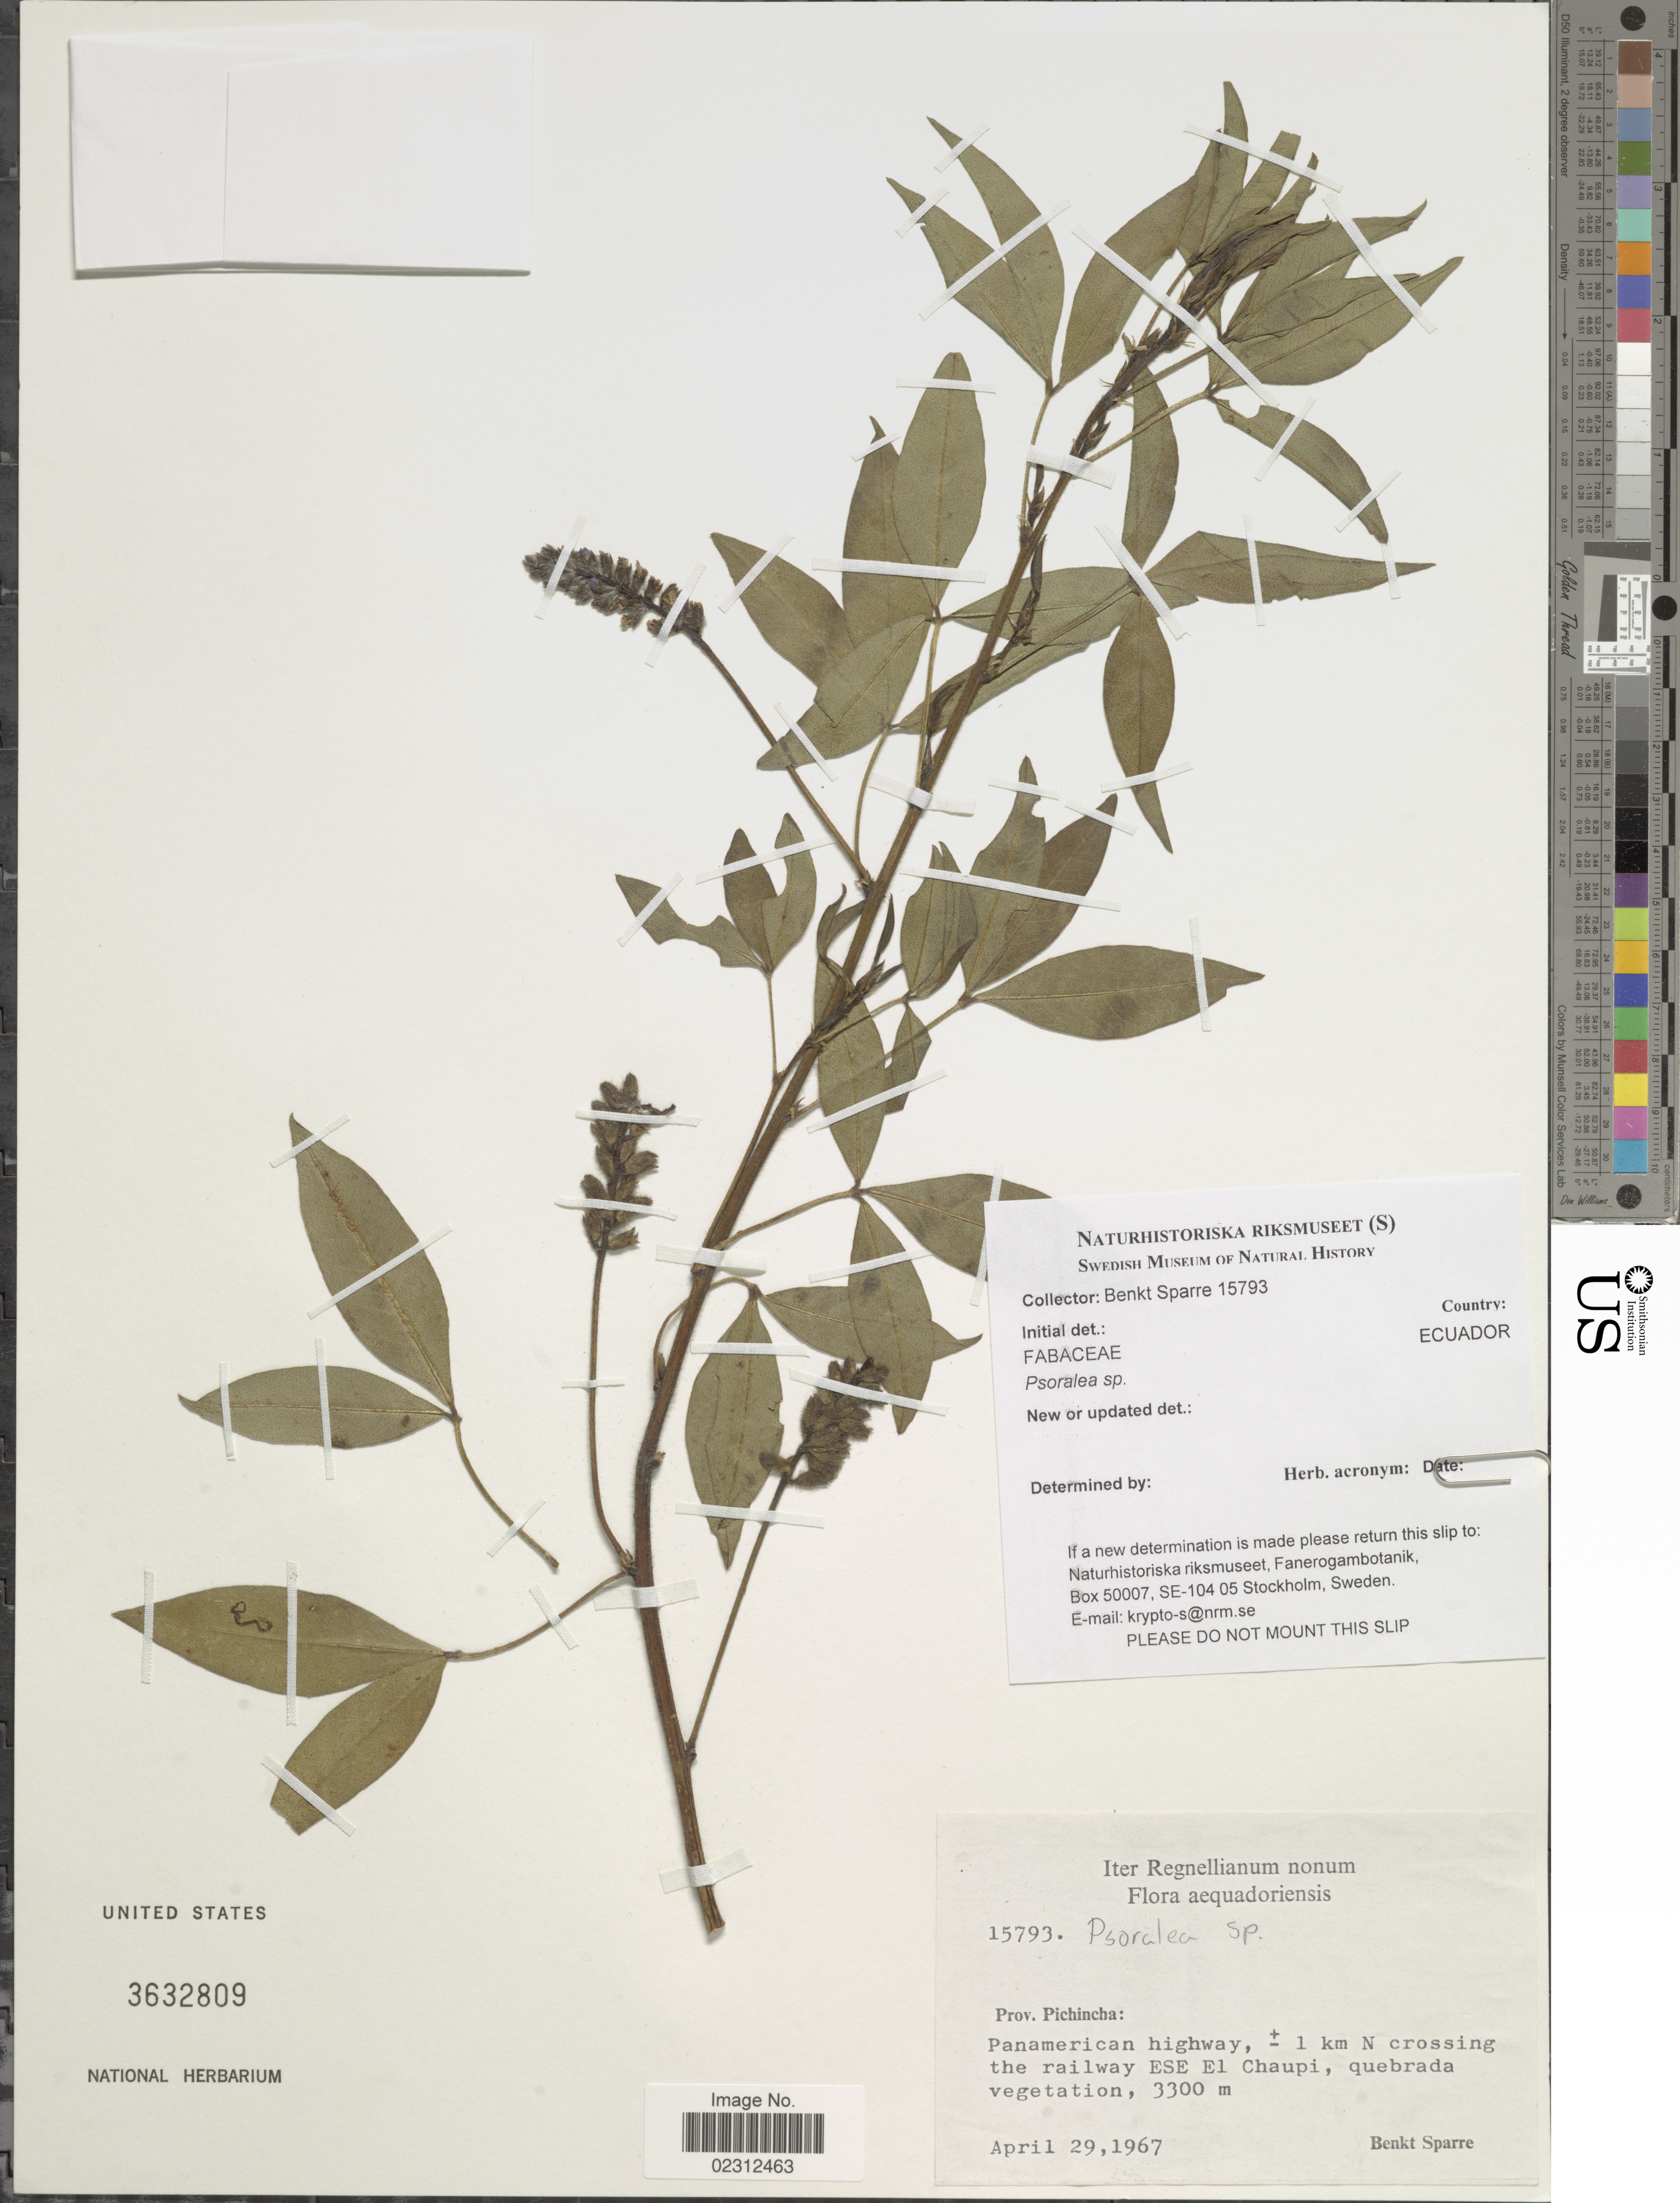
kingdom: Plantae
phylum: Tracheophyta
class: Magnoliopsida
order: Fabales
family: Fabaceae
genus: Psoralea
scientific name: Psoralea sp.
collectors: B. Sparre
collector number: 15793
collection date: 1967-04-29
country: Ecuador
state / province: Pichincha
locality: Panamerican highway, ± 1 km N crossing the railway ESE El Chaupi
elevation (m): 3300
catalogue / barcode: US 3632809